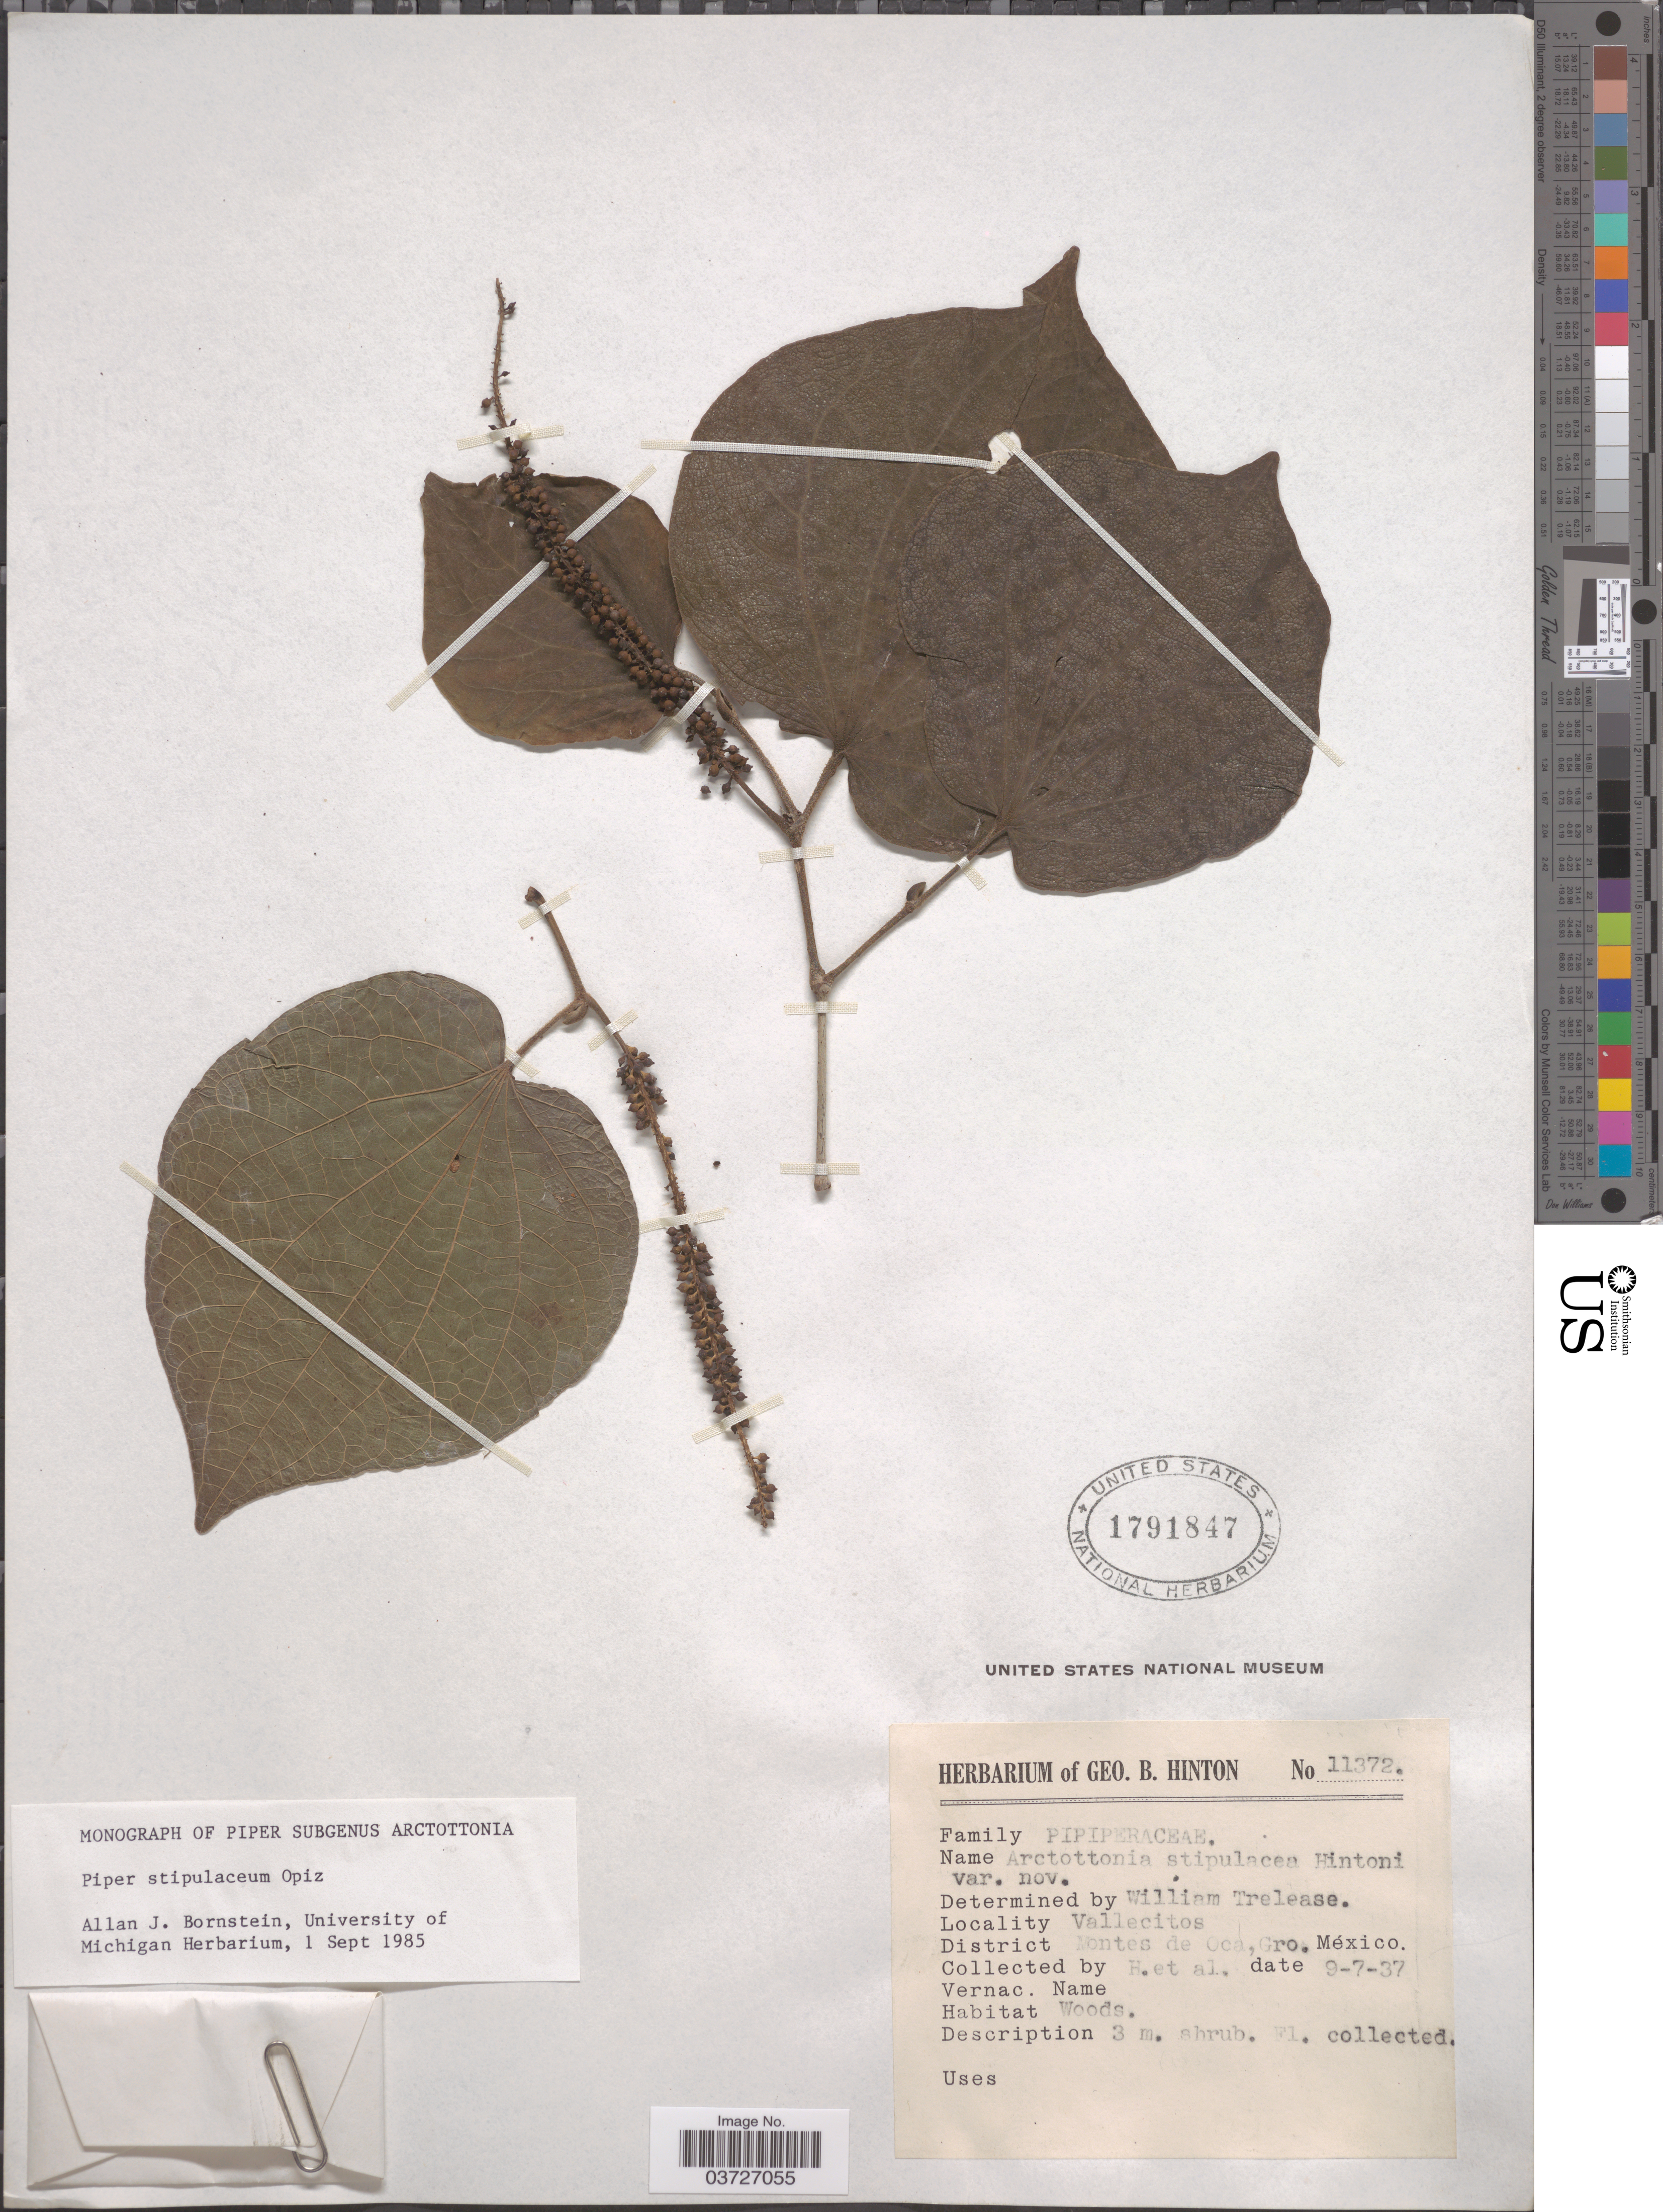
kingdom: Plantae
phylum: Tracheophyta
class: Magnoliopsida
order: Piperales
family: Piperaceae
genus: Piper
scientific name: Piper stipulaceum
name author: Opiz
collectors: G. B. Hinton & et al.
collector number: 11372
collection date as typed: Transcribed d/m/y: 9/7/37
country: Mexico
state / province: Guerrero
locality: Vallecitos. District Montes de Oca, Gro.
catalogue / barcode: US 1791847